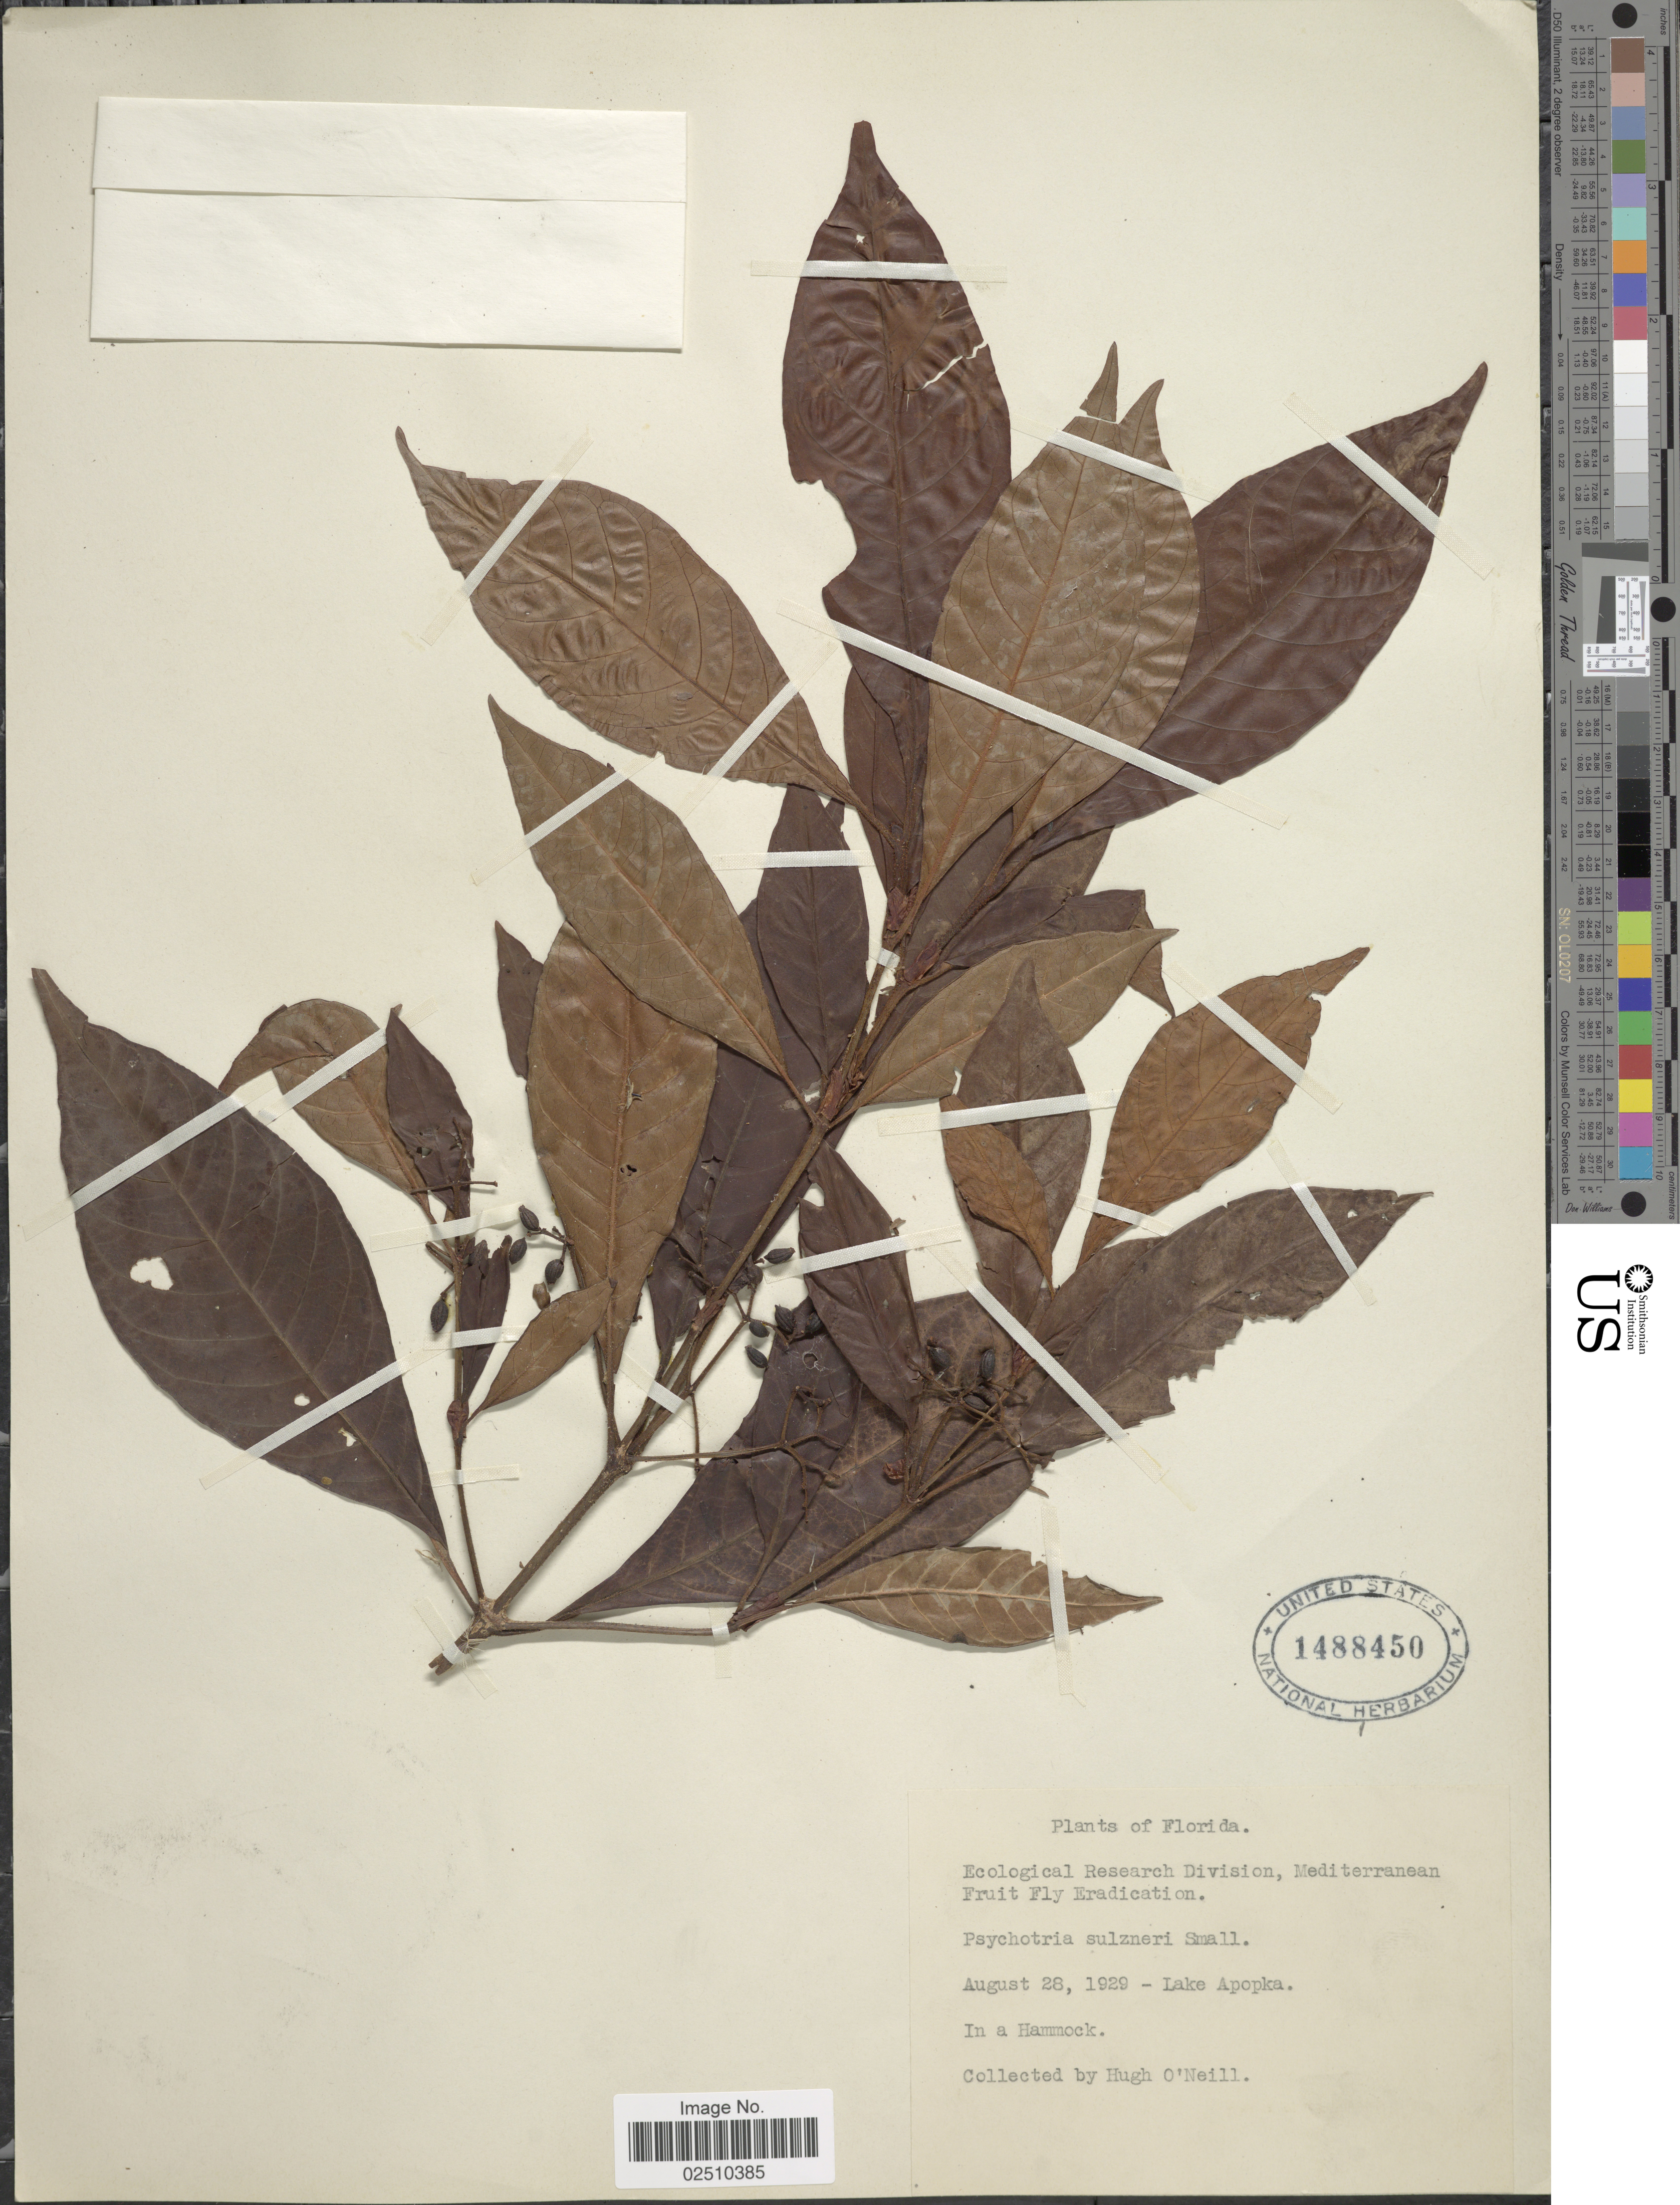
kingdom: Plantae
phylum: Tracheophyta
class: Magnoliopsida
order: Gentianales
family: Rubiaceae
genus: Psychotria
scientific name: Psychotria sulzneri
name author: Small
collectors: H. O'Neill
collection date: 1929-08-28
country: United States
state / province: Florida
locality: Lake Apopka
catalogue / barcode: US 1488450